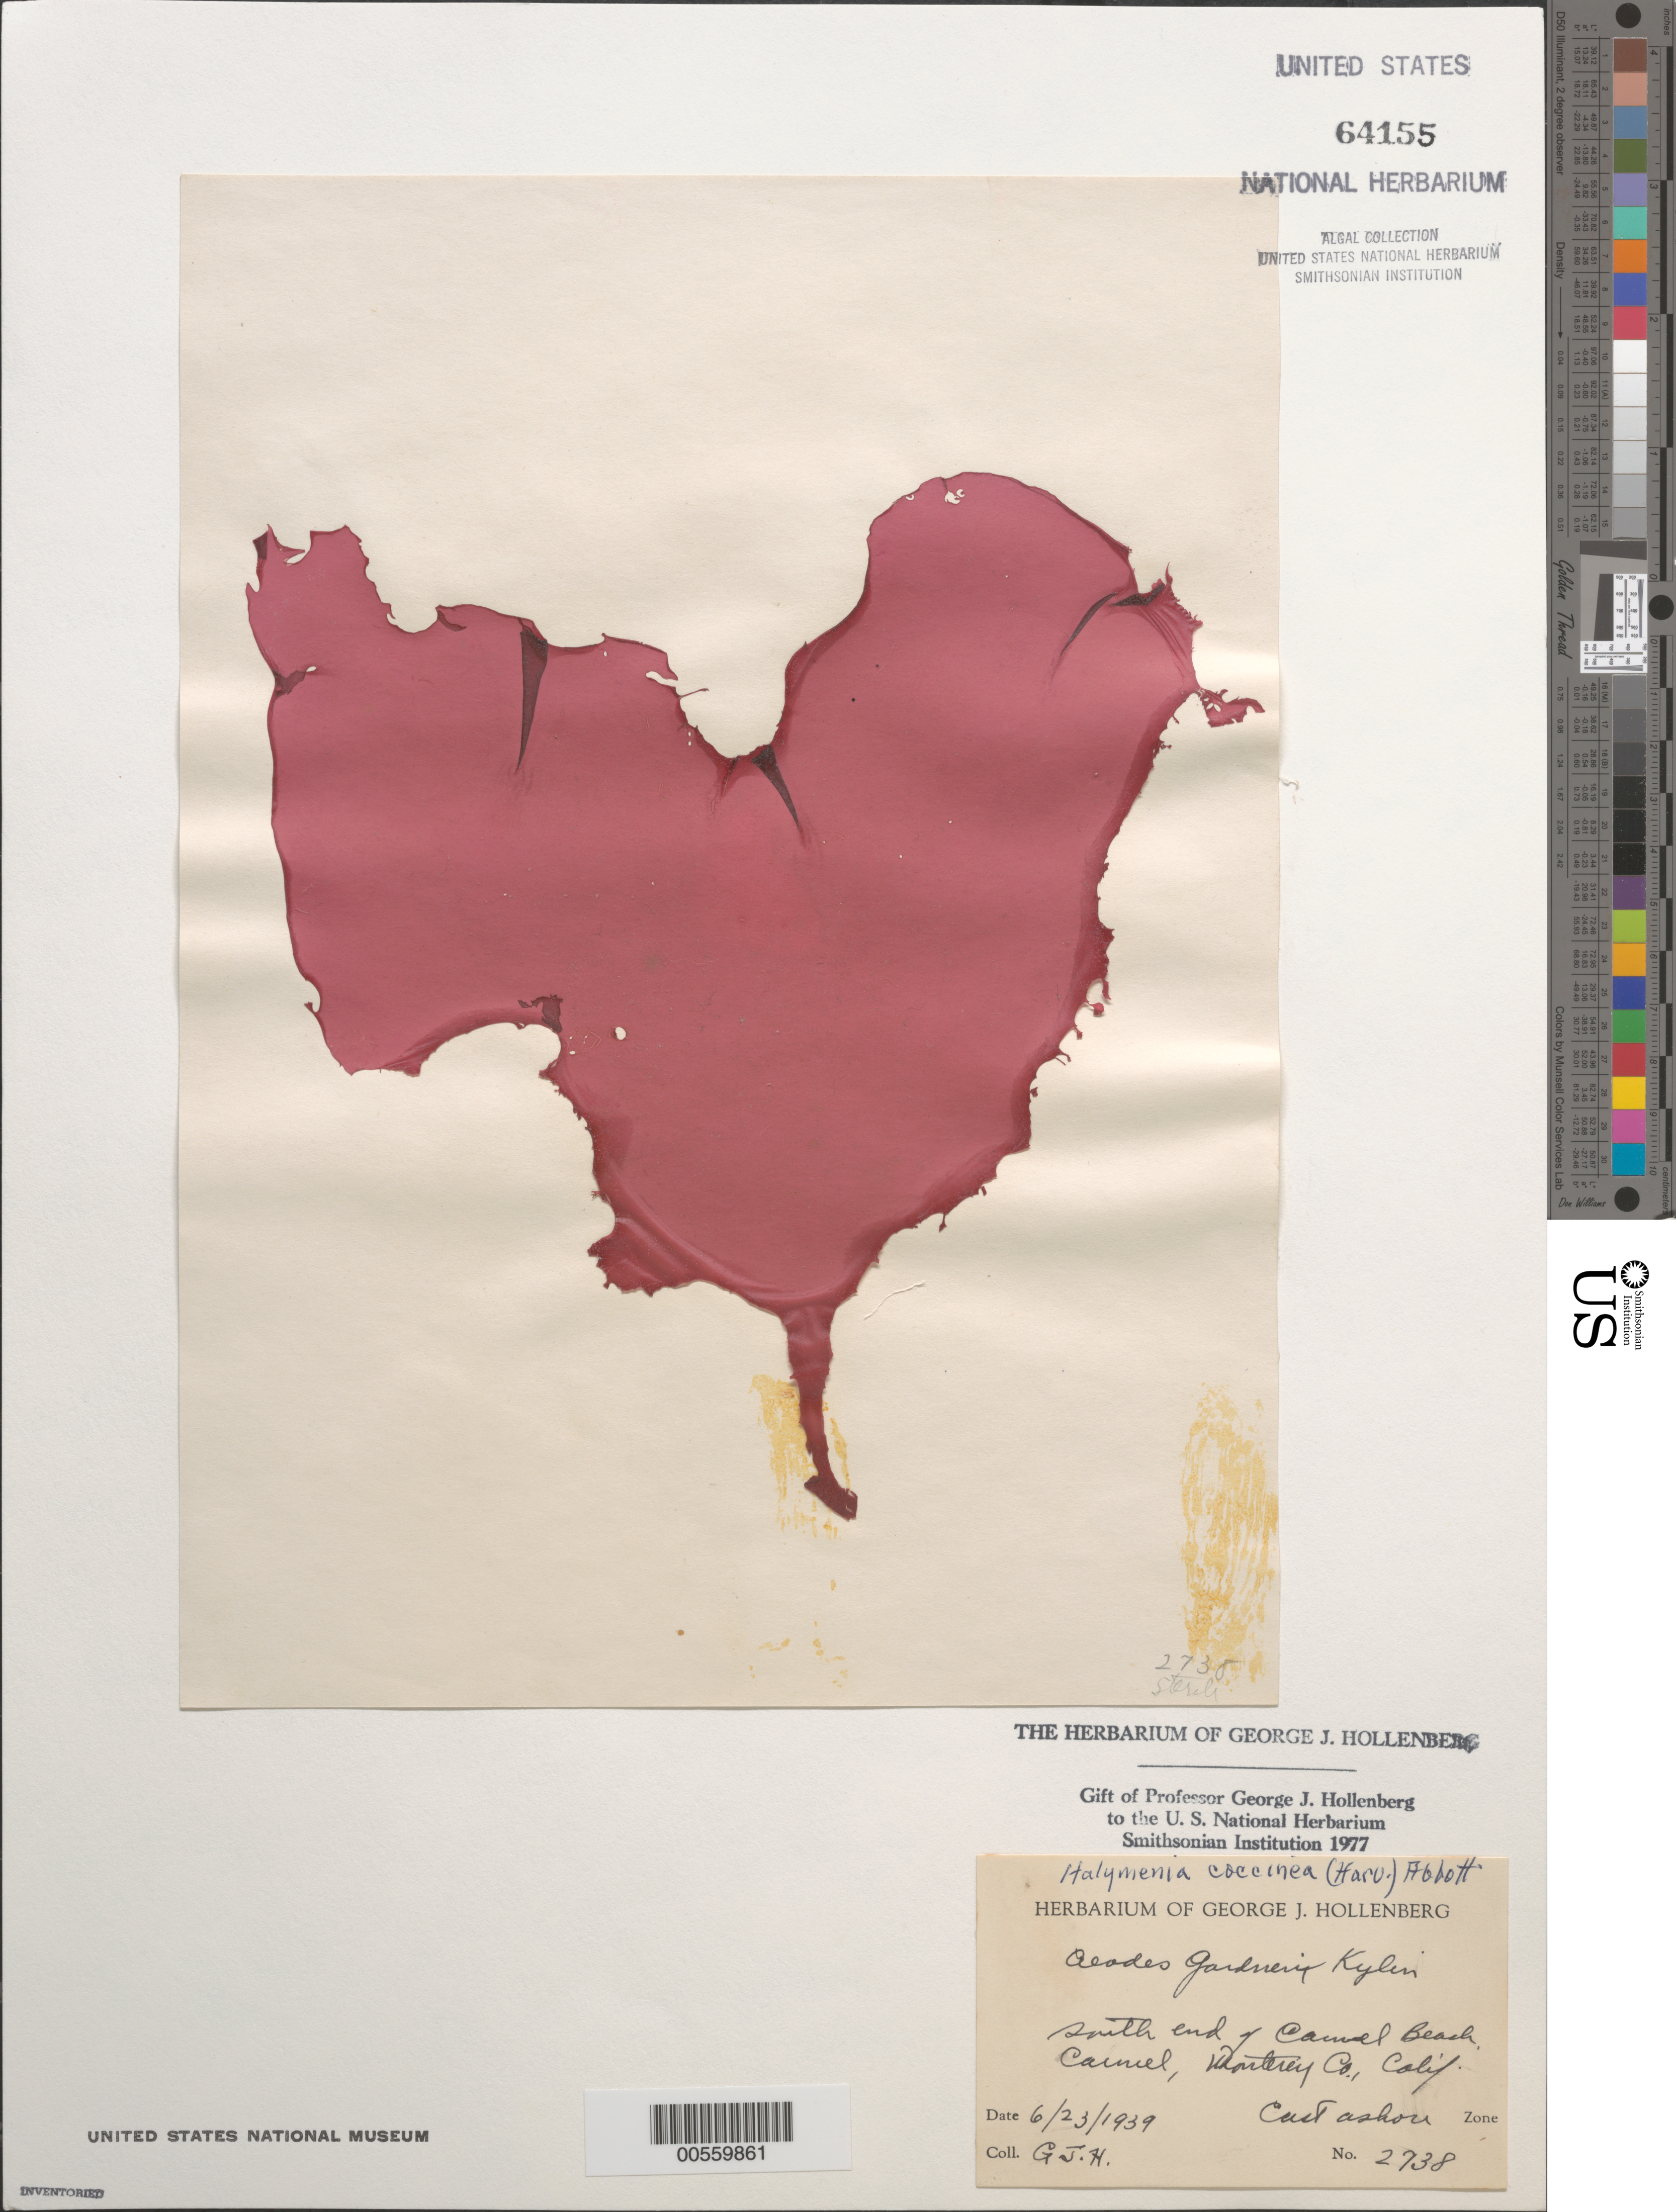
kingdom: Plantae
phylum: Rhodophyta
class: Florideophyceae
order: Gigartinales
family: Dumontiaceae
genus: Weeksia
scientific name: Weeksia coccinea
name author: (Harv.) S.C. Lindstrom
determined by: Algae name updating Project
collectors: G. Hollenberg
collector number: GJH 2738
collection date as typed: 23 Jun 1939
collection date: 1939-06-23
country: United States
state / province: California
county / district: Monterey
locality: Carmel Beach, Carmel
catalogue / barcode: US 64155